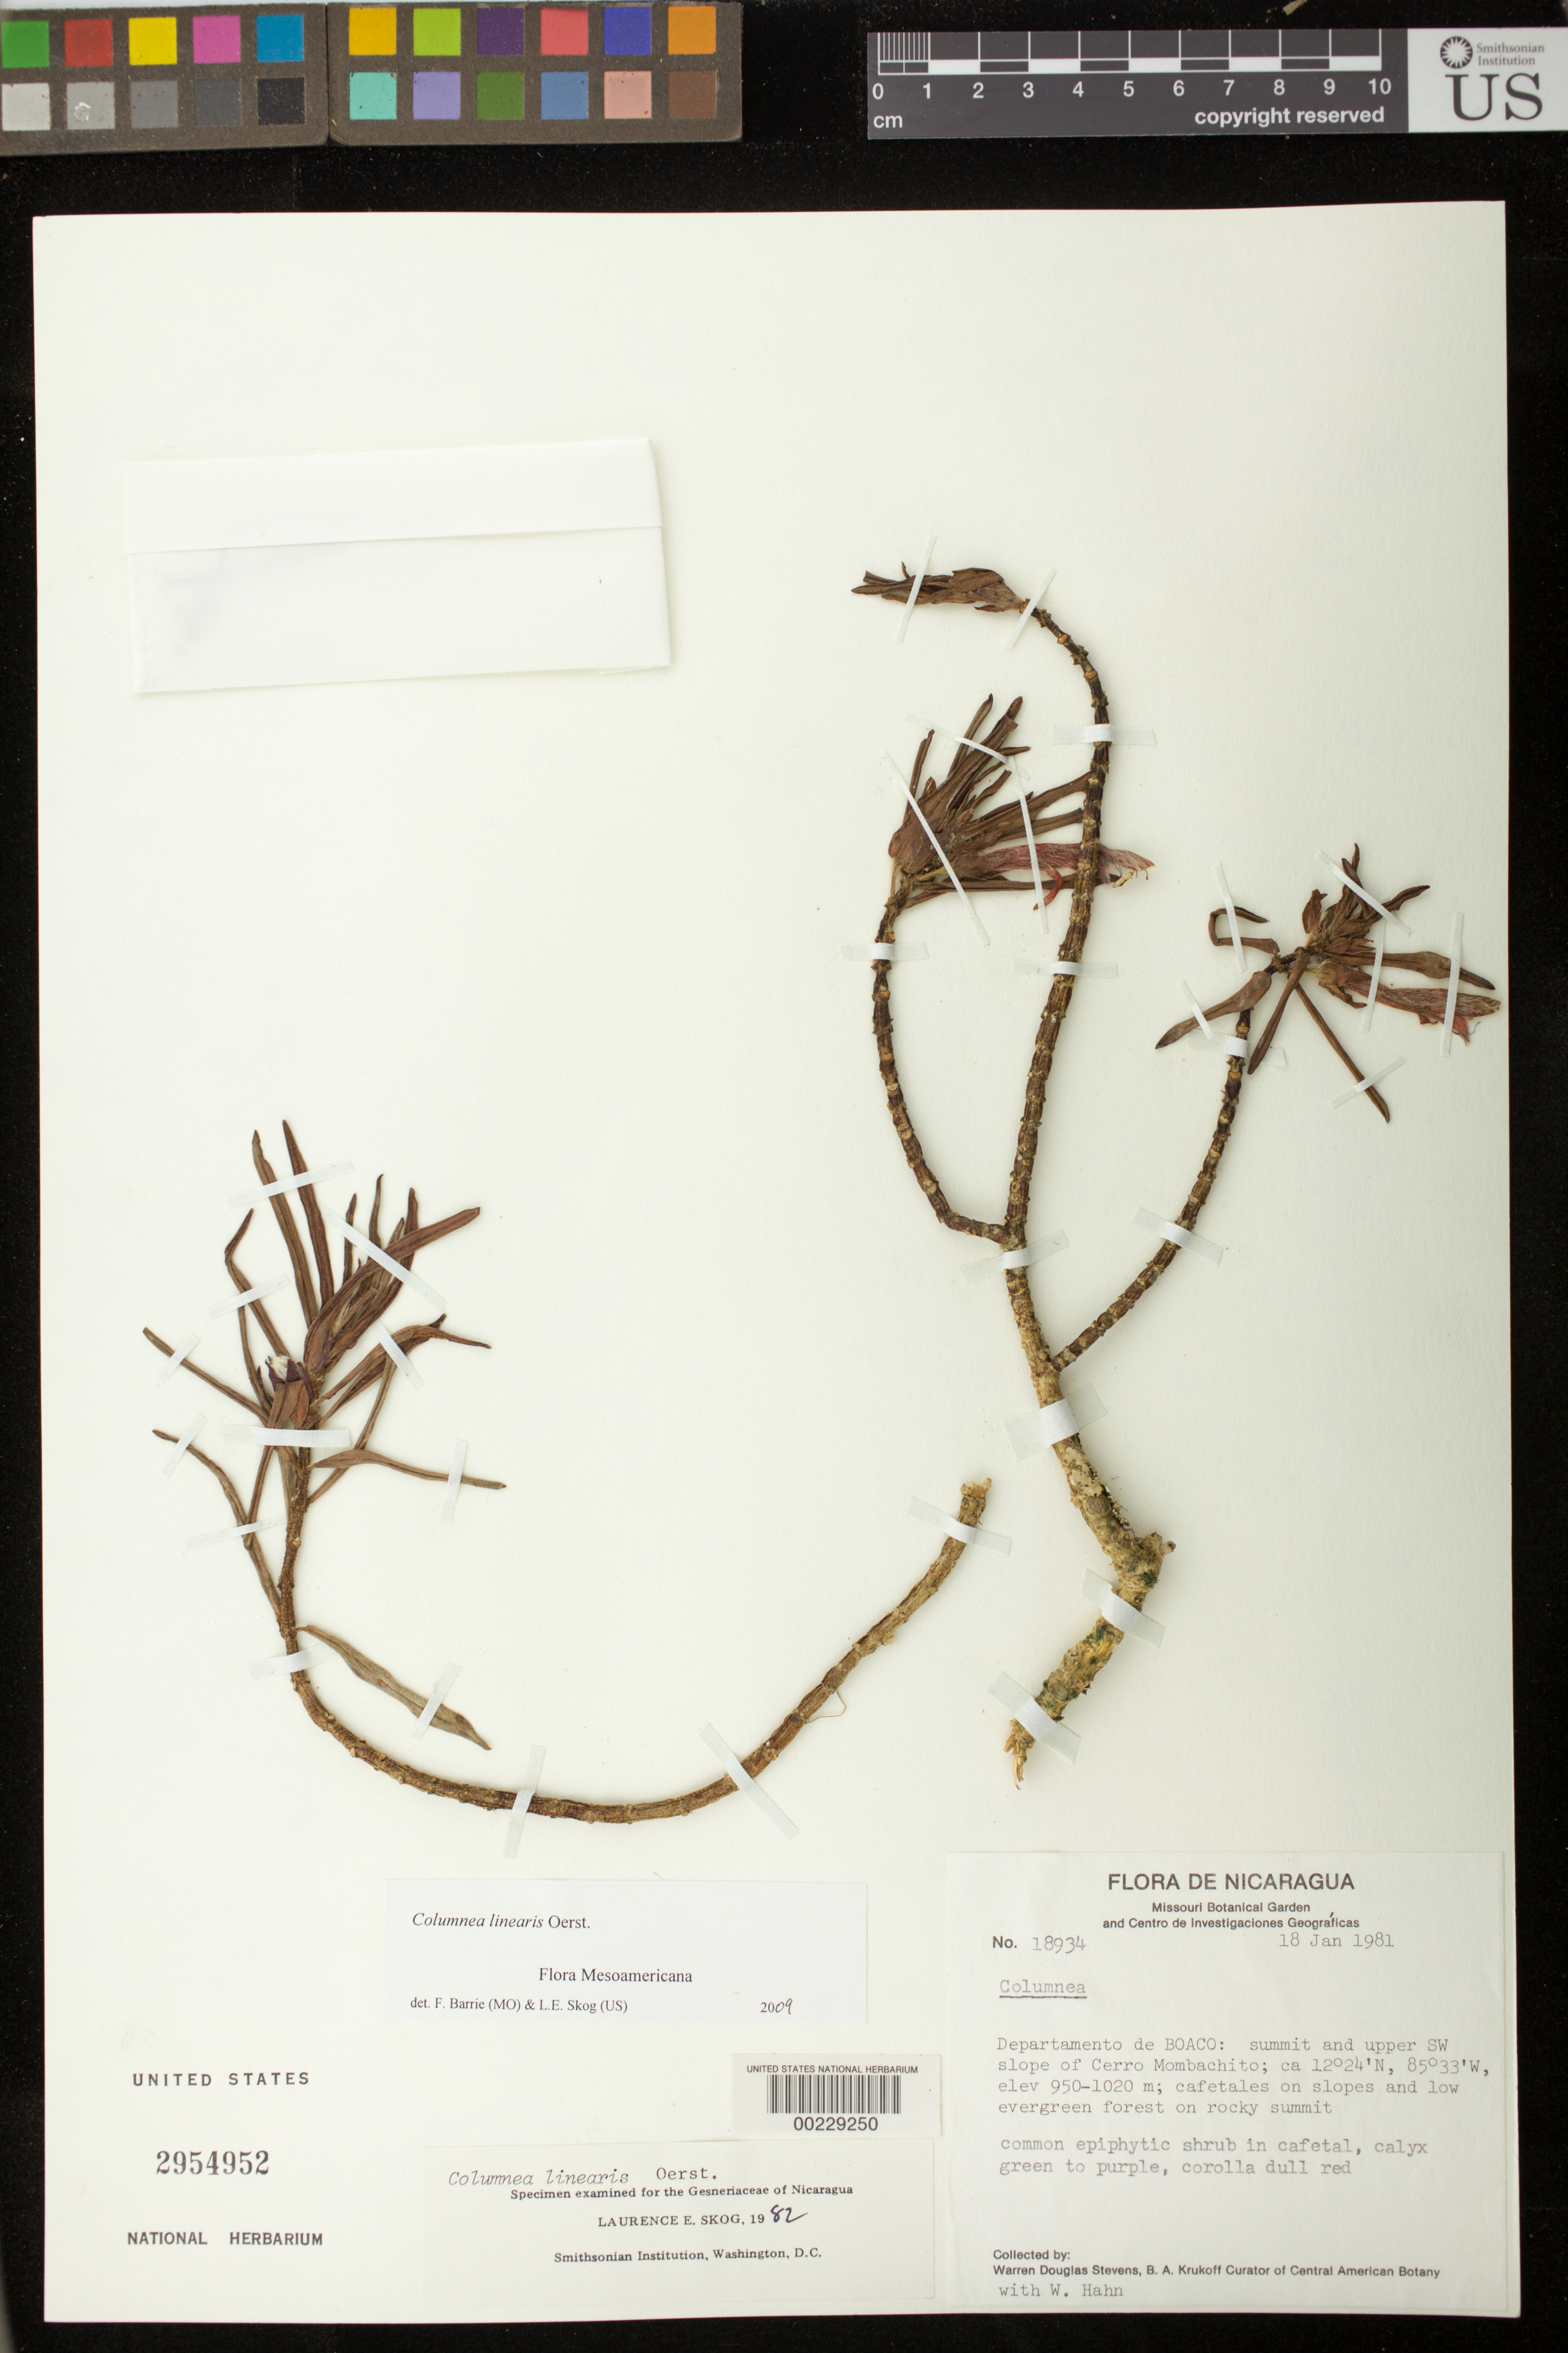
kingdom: Plantae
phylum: Tracheophyta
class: Magnoliopsida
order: Lamiales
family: Gesneriaceae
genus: Columnea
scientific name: Columnea linearis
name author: Oerst.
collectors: W. D. Stevens & W. Hahn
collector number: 18934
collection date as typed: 18 Jan 1981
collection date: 1981-01-18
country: Nicaragua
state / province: Boaco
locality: Summit and upper SW slope of Cerro Mombachito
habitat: Cafetales on slopes and low evergreen forest on rocky summit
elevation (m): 950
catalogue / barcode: US 2954952